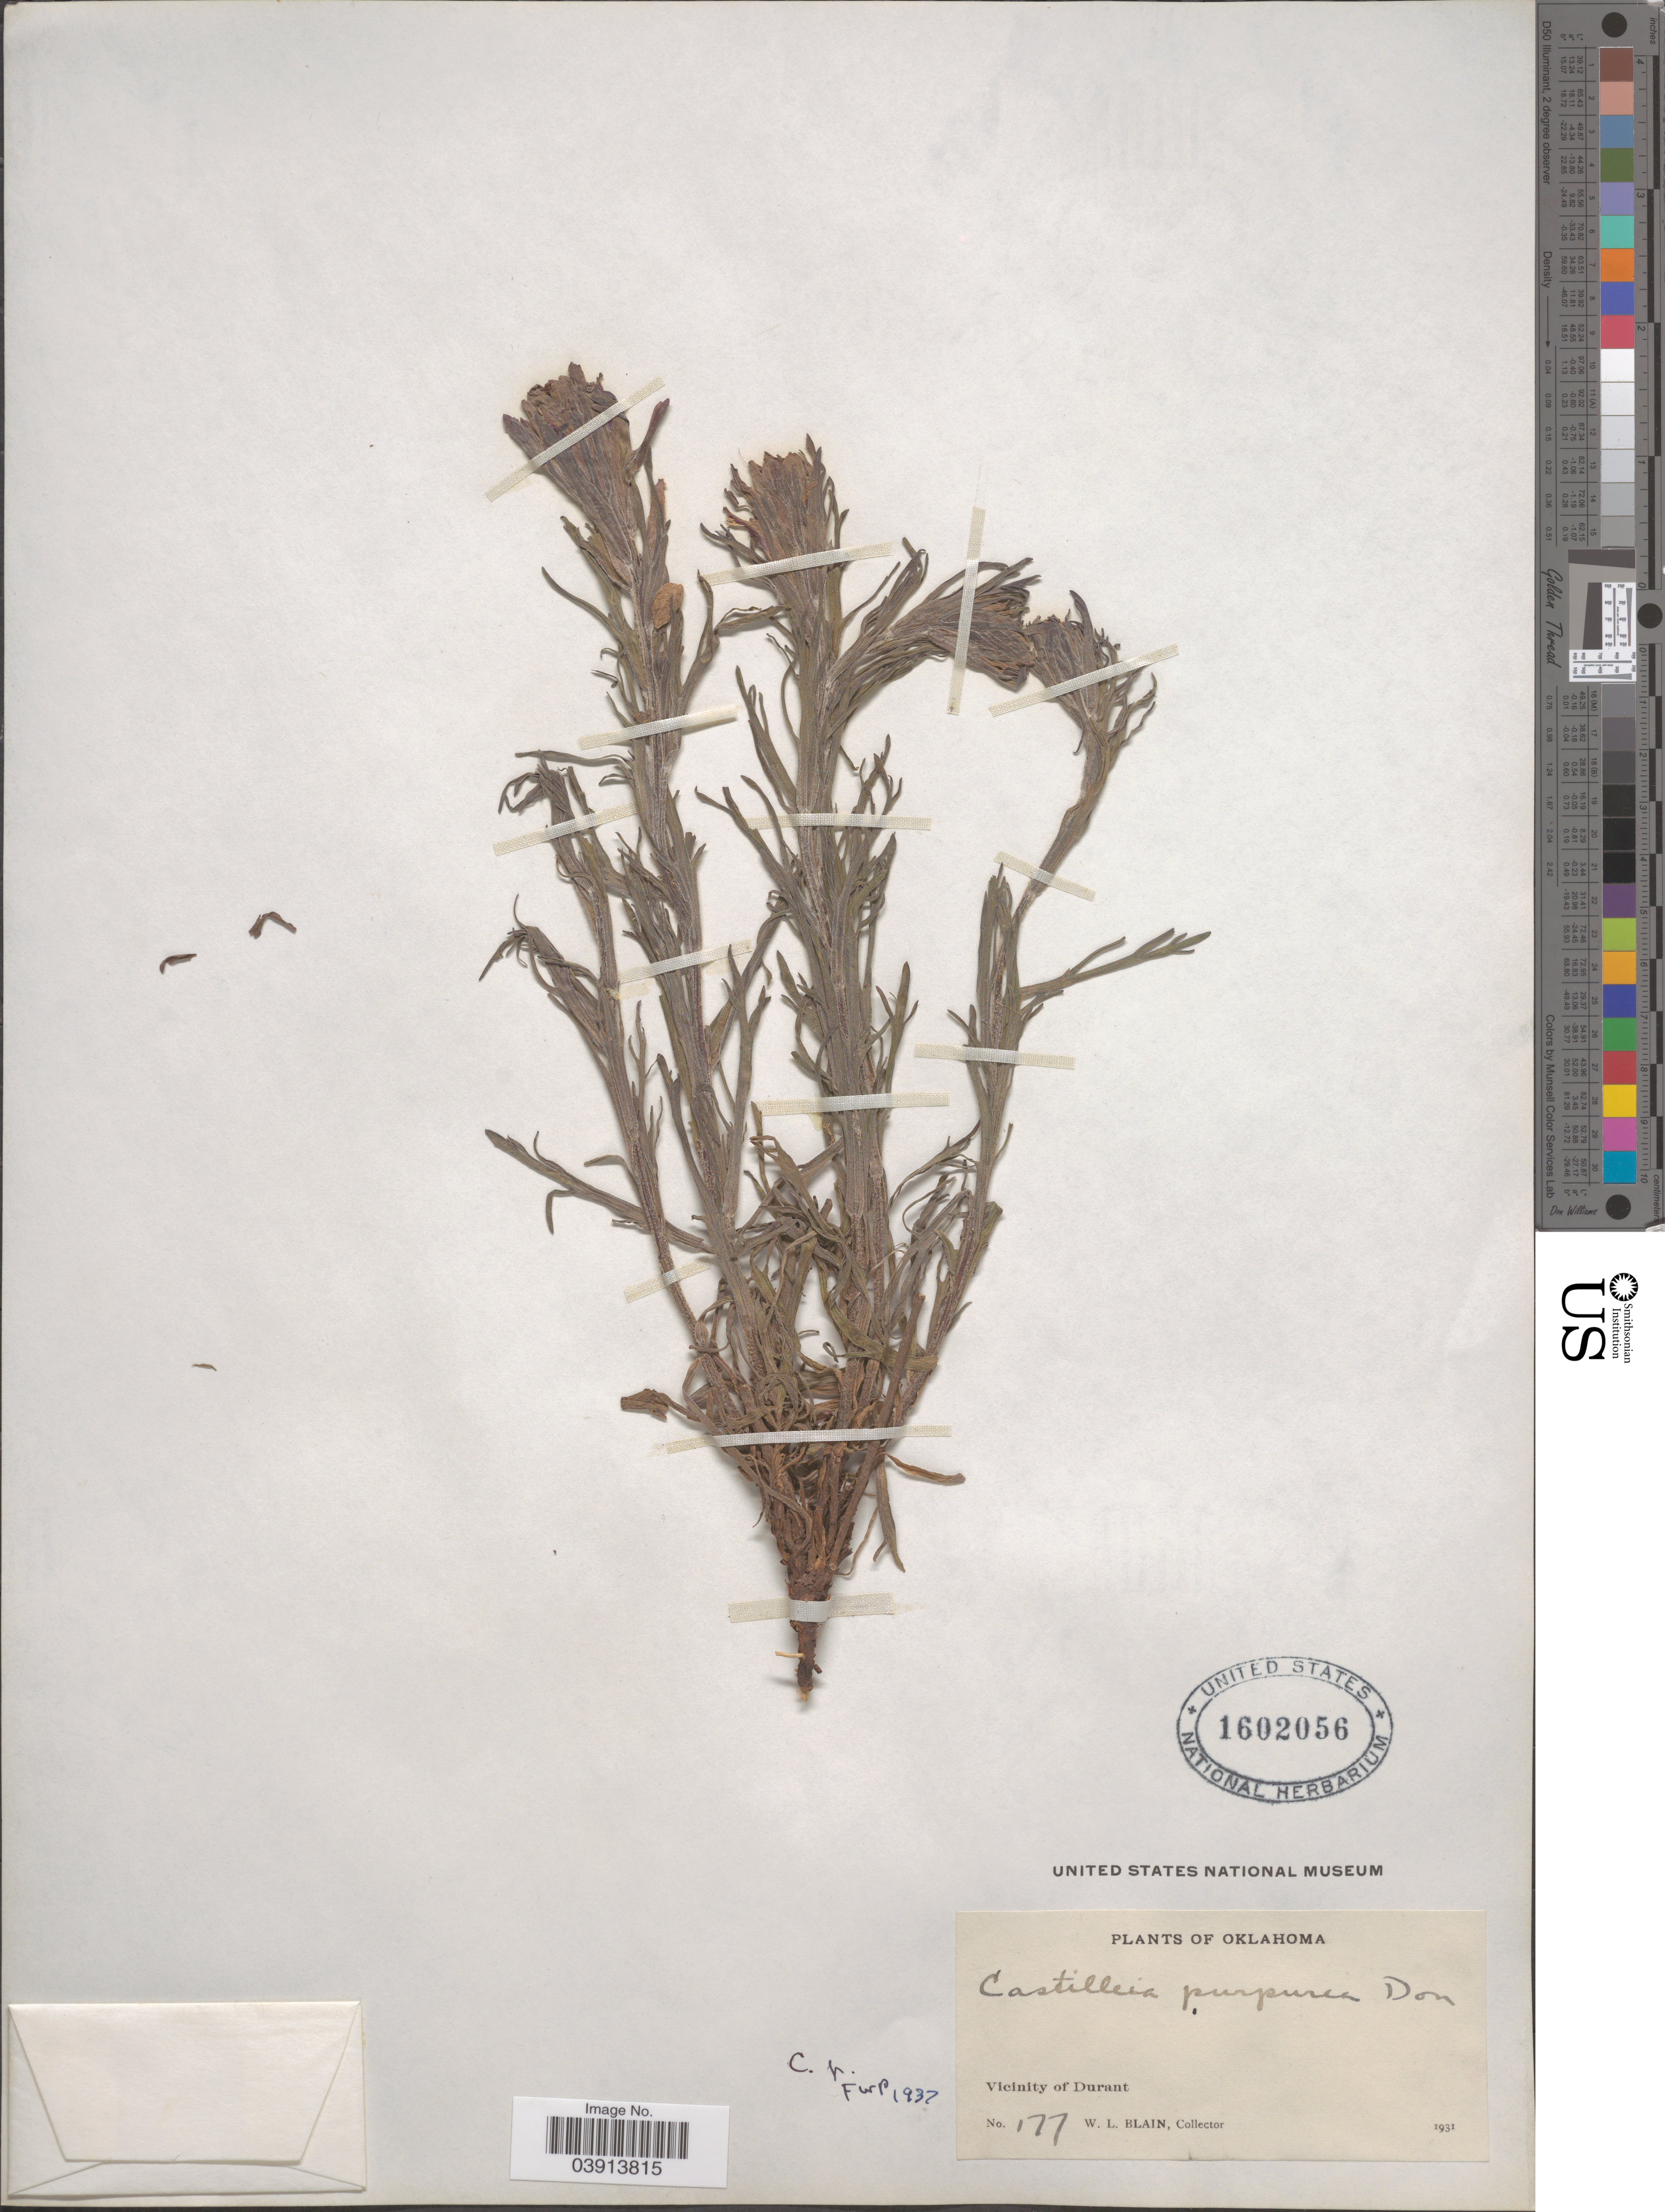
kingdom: Plantae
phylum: Tracheophyta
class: Magnoliopsida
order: Lamiales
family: Orobanchaceae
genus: Castilleja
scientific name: Castilleja purpurea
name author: (Nutt.) G. Don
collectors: W. Blain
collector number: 177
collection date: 1931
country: United States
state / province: Oklahoma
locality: Vicinity of Durant.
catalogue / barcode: US 1602056